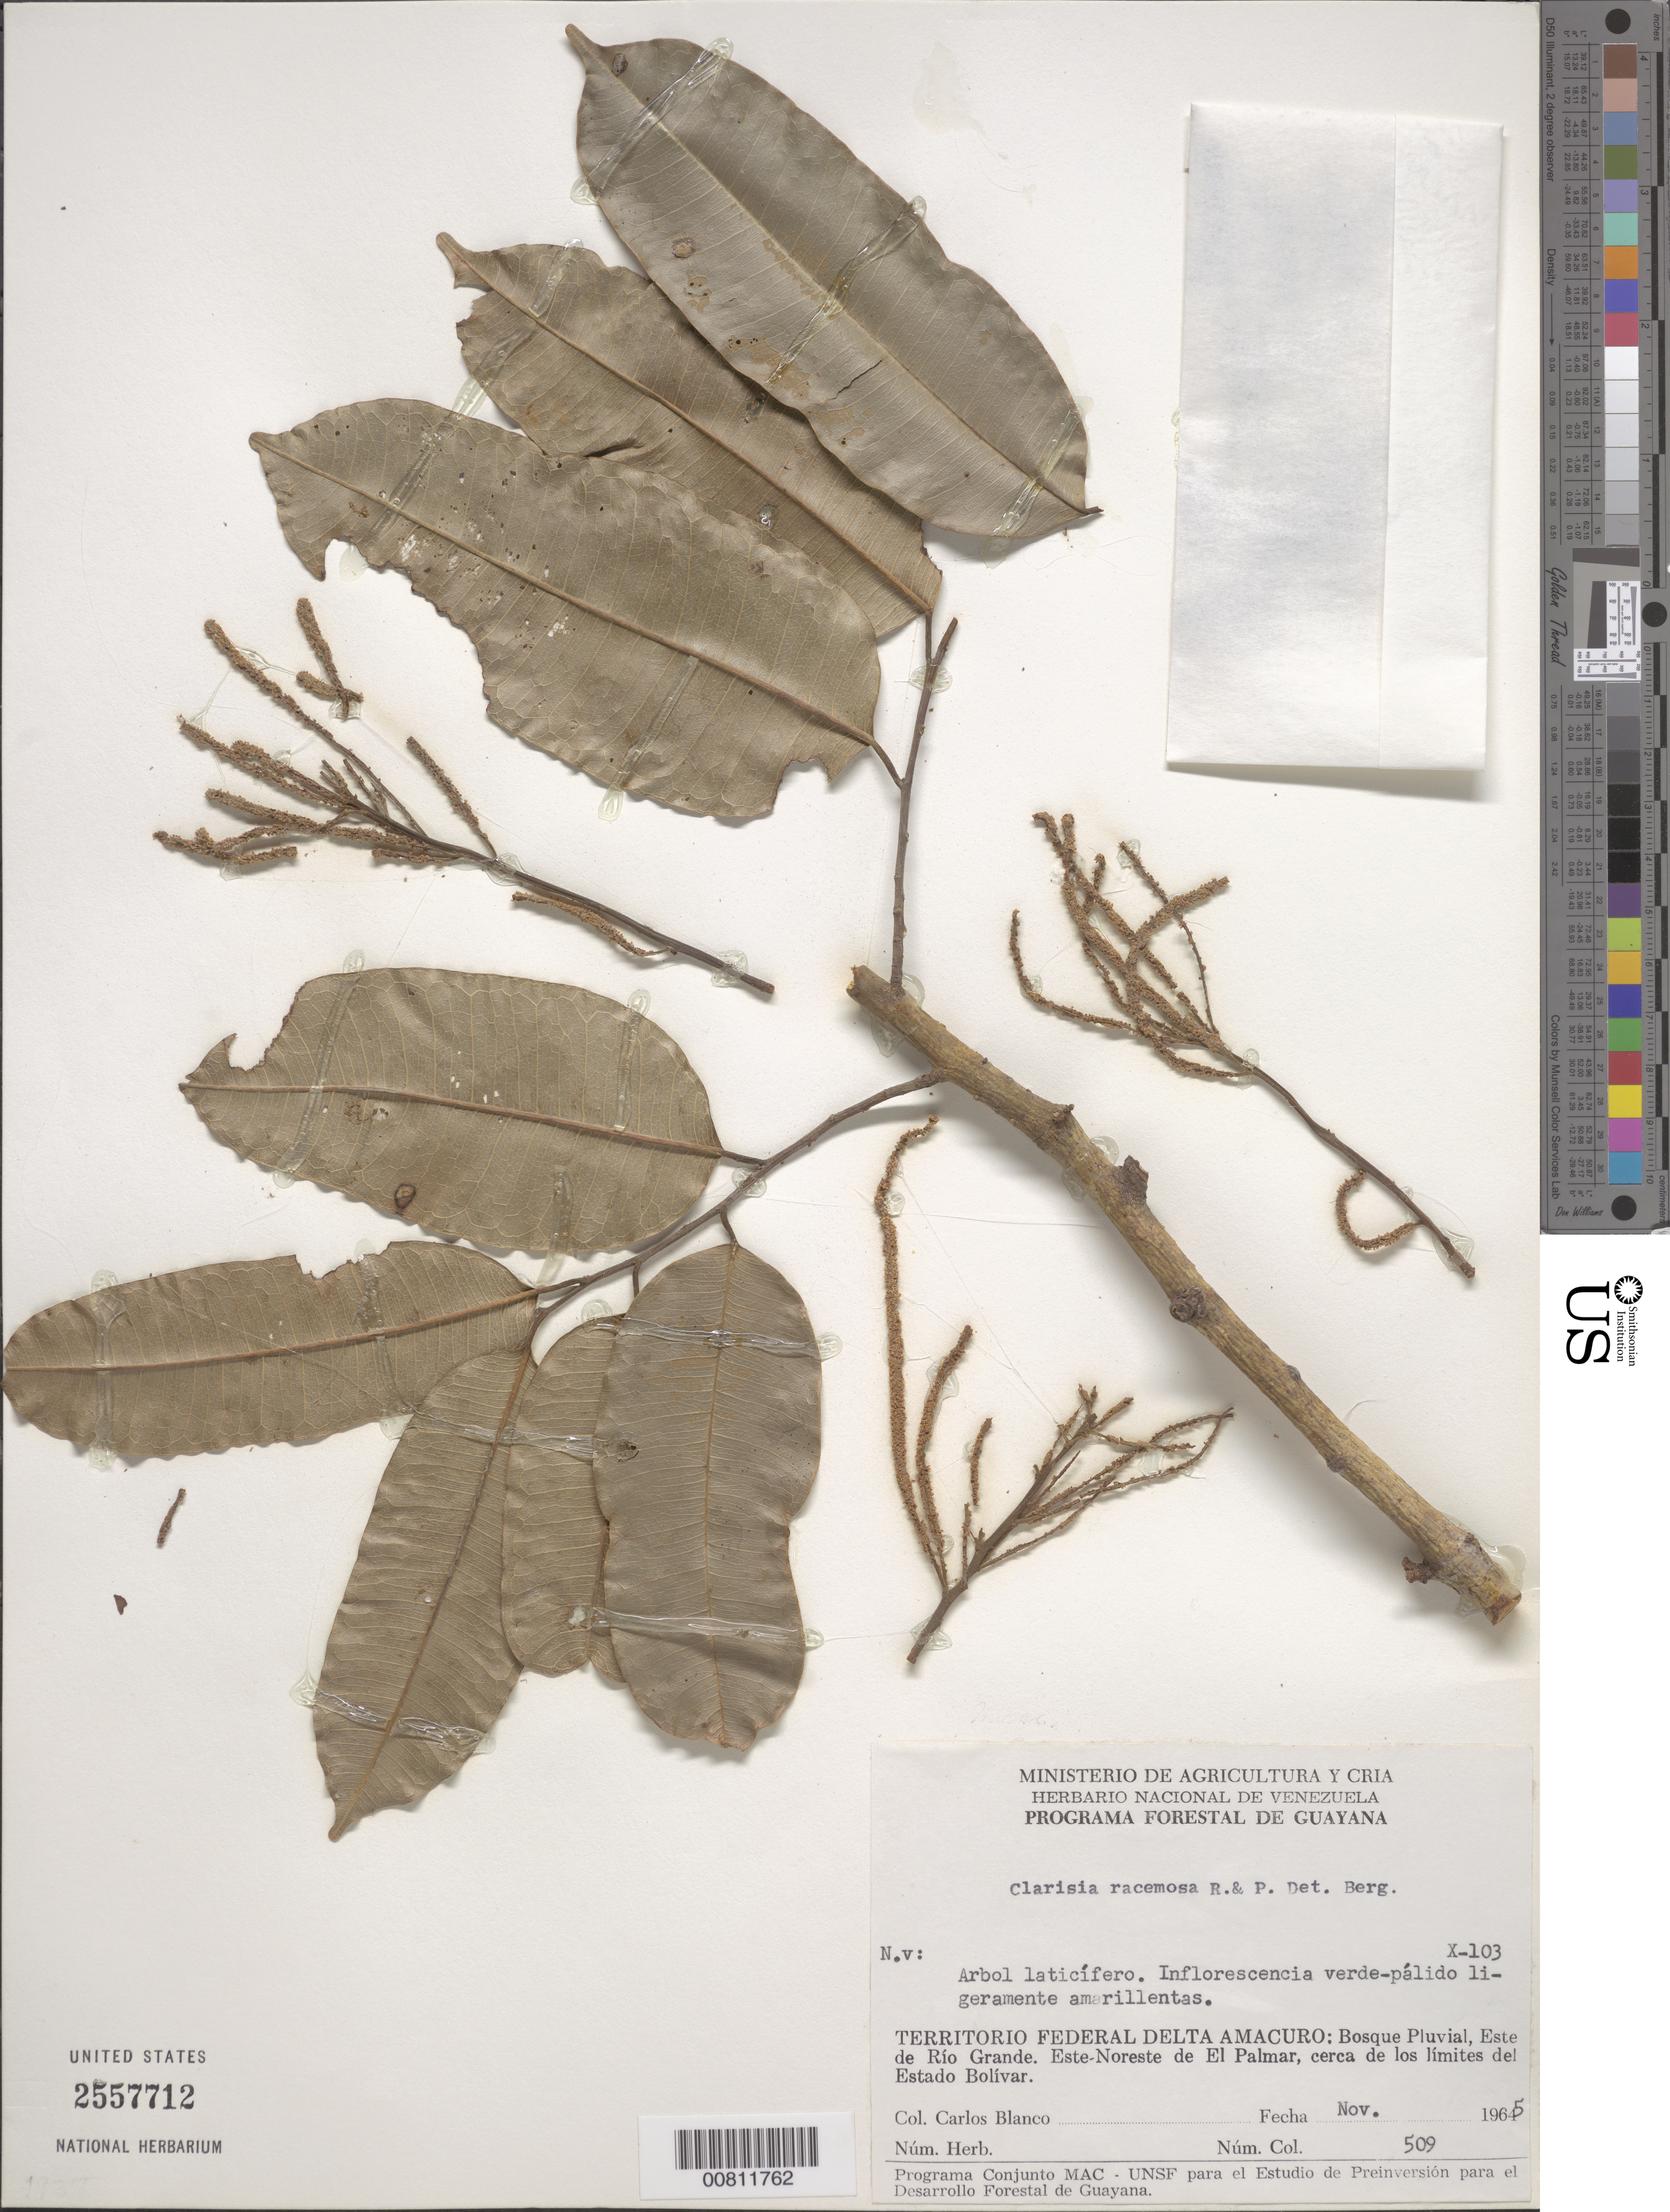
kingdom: Plantae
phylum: Tracheophyta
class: Magnoliopsida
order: Rosales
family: Moraceae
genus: Clarisia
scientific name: Clarisia racemosa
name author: Ruiz & Pav.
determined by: Berg, C. C.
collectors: C. A. Blanco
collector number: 509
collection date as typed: Nov-65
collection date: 1965-11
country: Venezuela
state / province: Delta Amacuro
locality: Río Grande, Este de; Este-Noreste de El Palmar, cerca de los limites del Estado Bolívar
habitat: Rainforest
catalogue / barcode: US 2557712